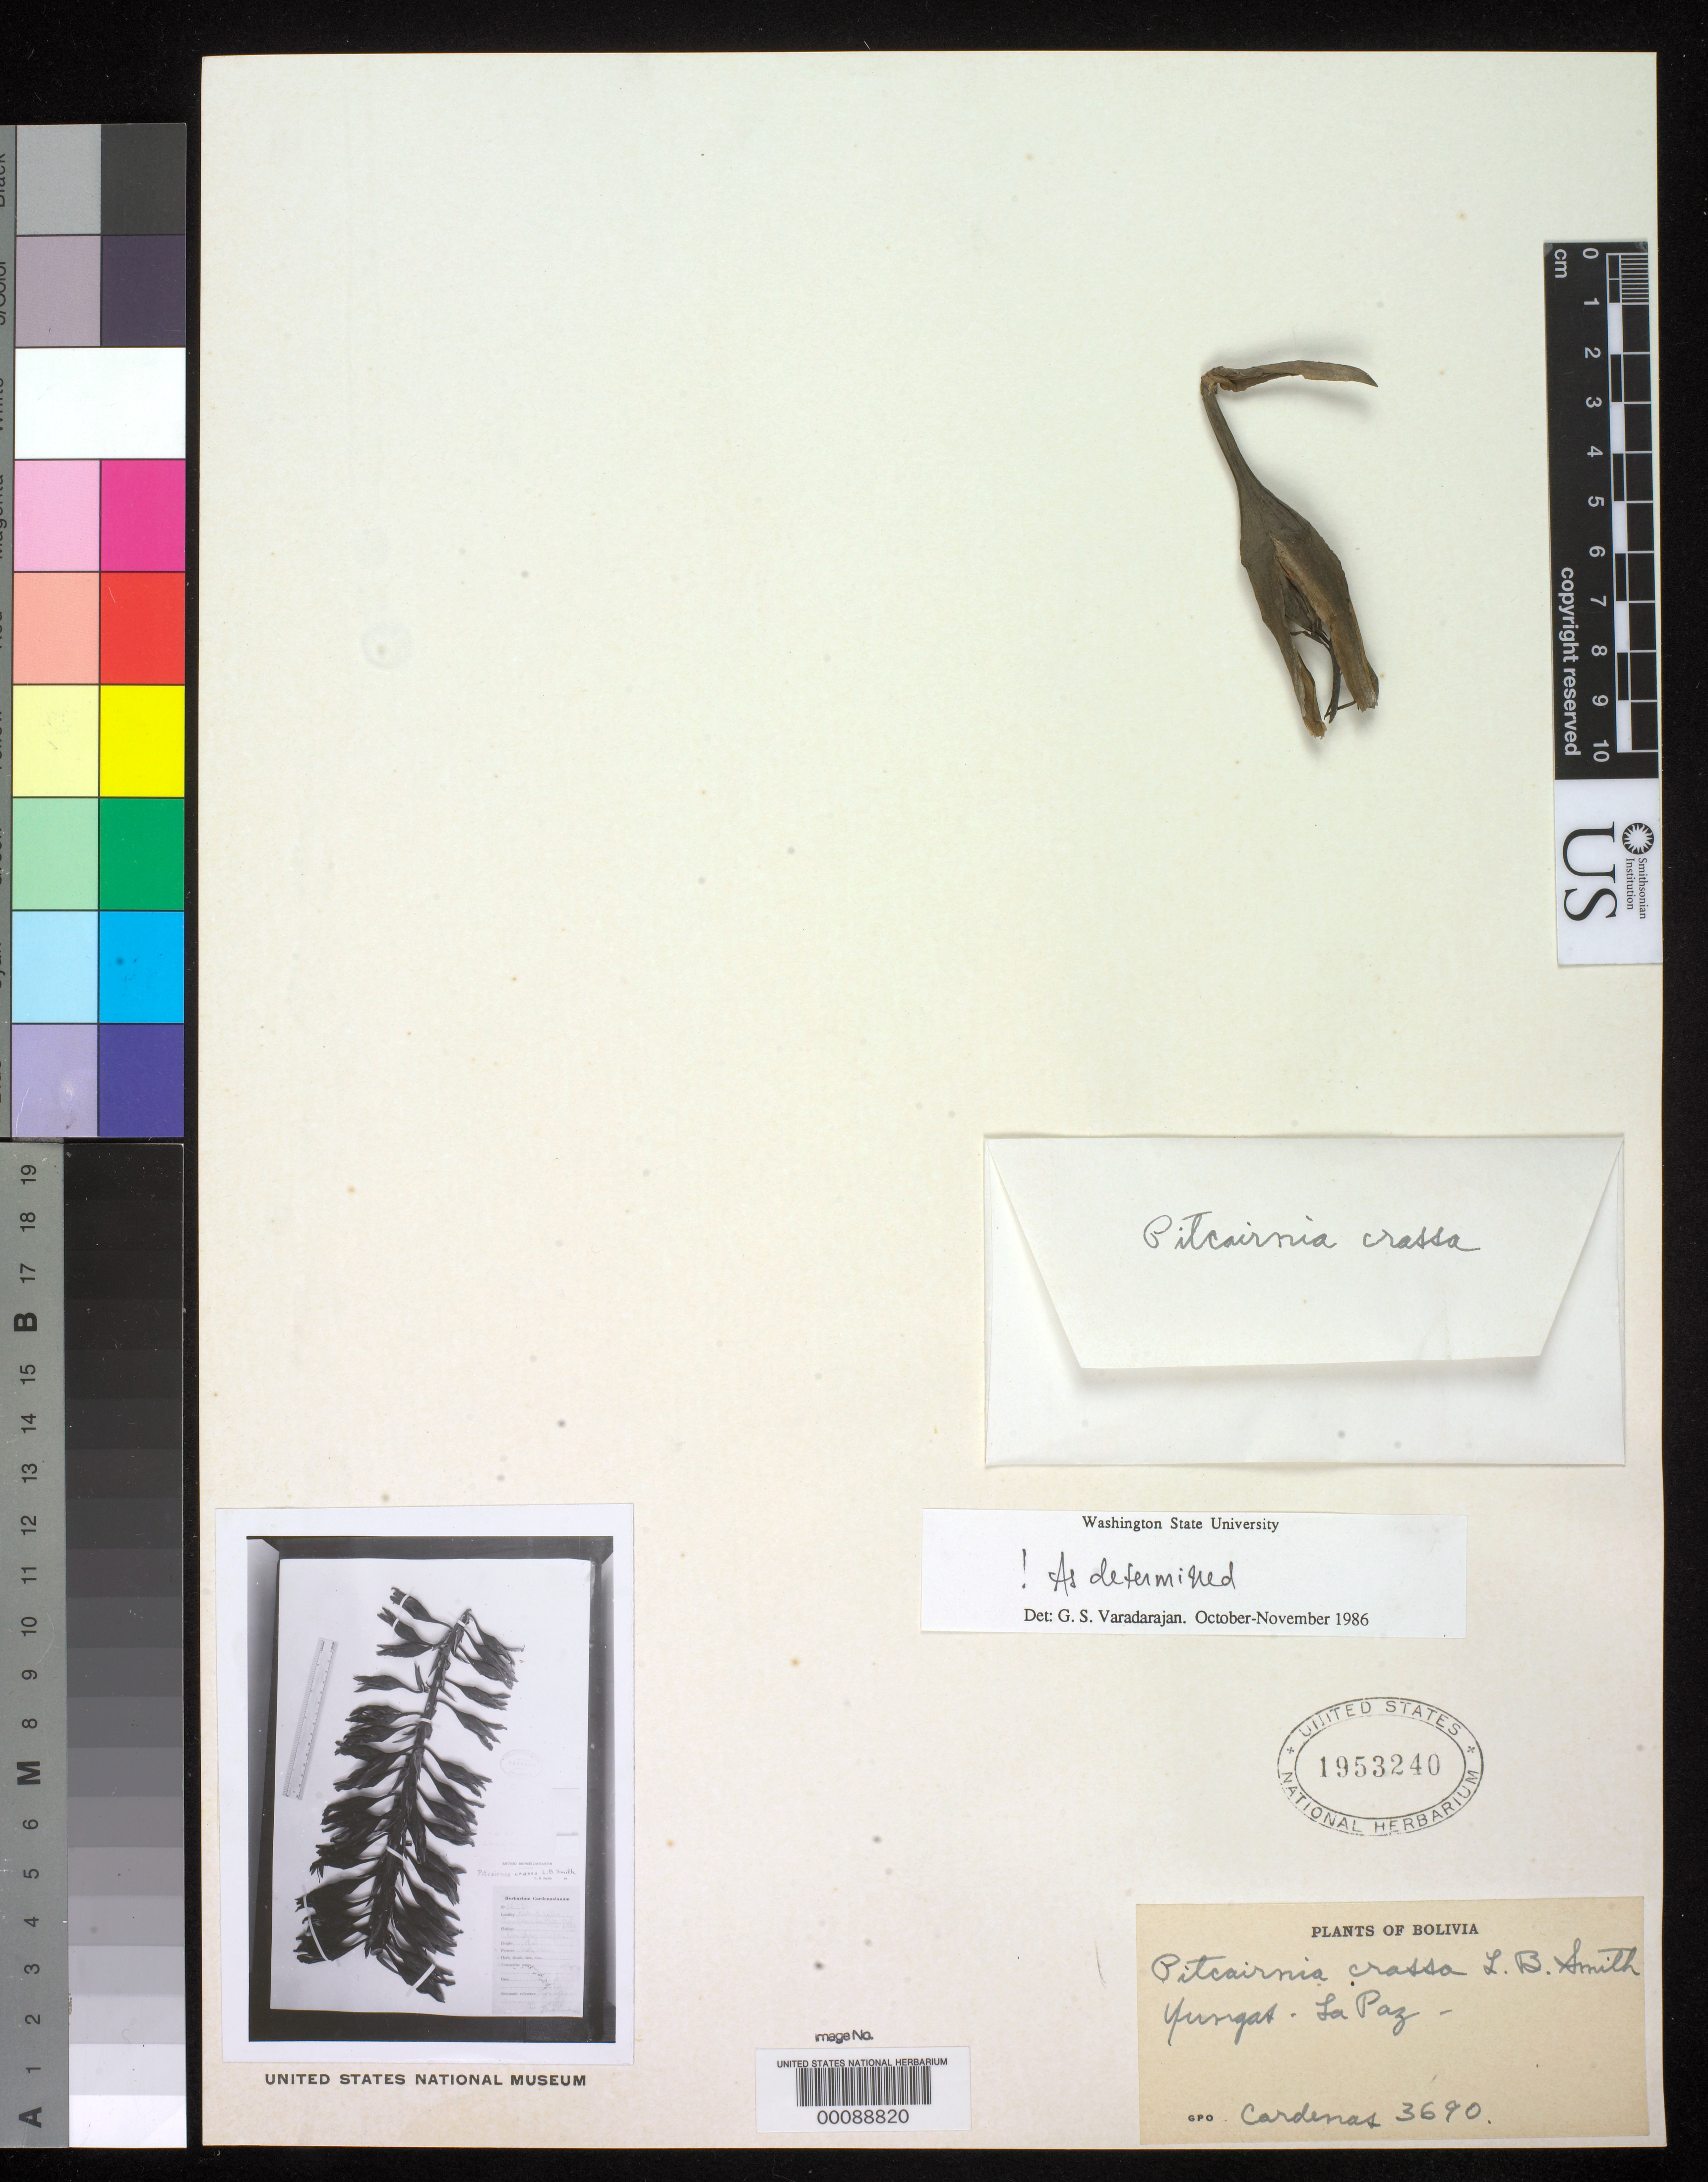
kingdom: Plantae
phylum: Tracheophyta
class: Liliopsida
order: Poales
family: Bromeliaceae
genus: Pitcairnia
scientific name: Pitcairnia crassa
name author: L.B. Sm.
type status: Isotype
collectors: M. Cárdenas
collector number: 3690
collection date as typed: Mar 1946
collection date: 1946-03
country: Bolivia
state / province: La Paz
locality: Puente Villa Yungas.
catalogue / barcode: US 1953240